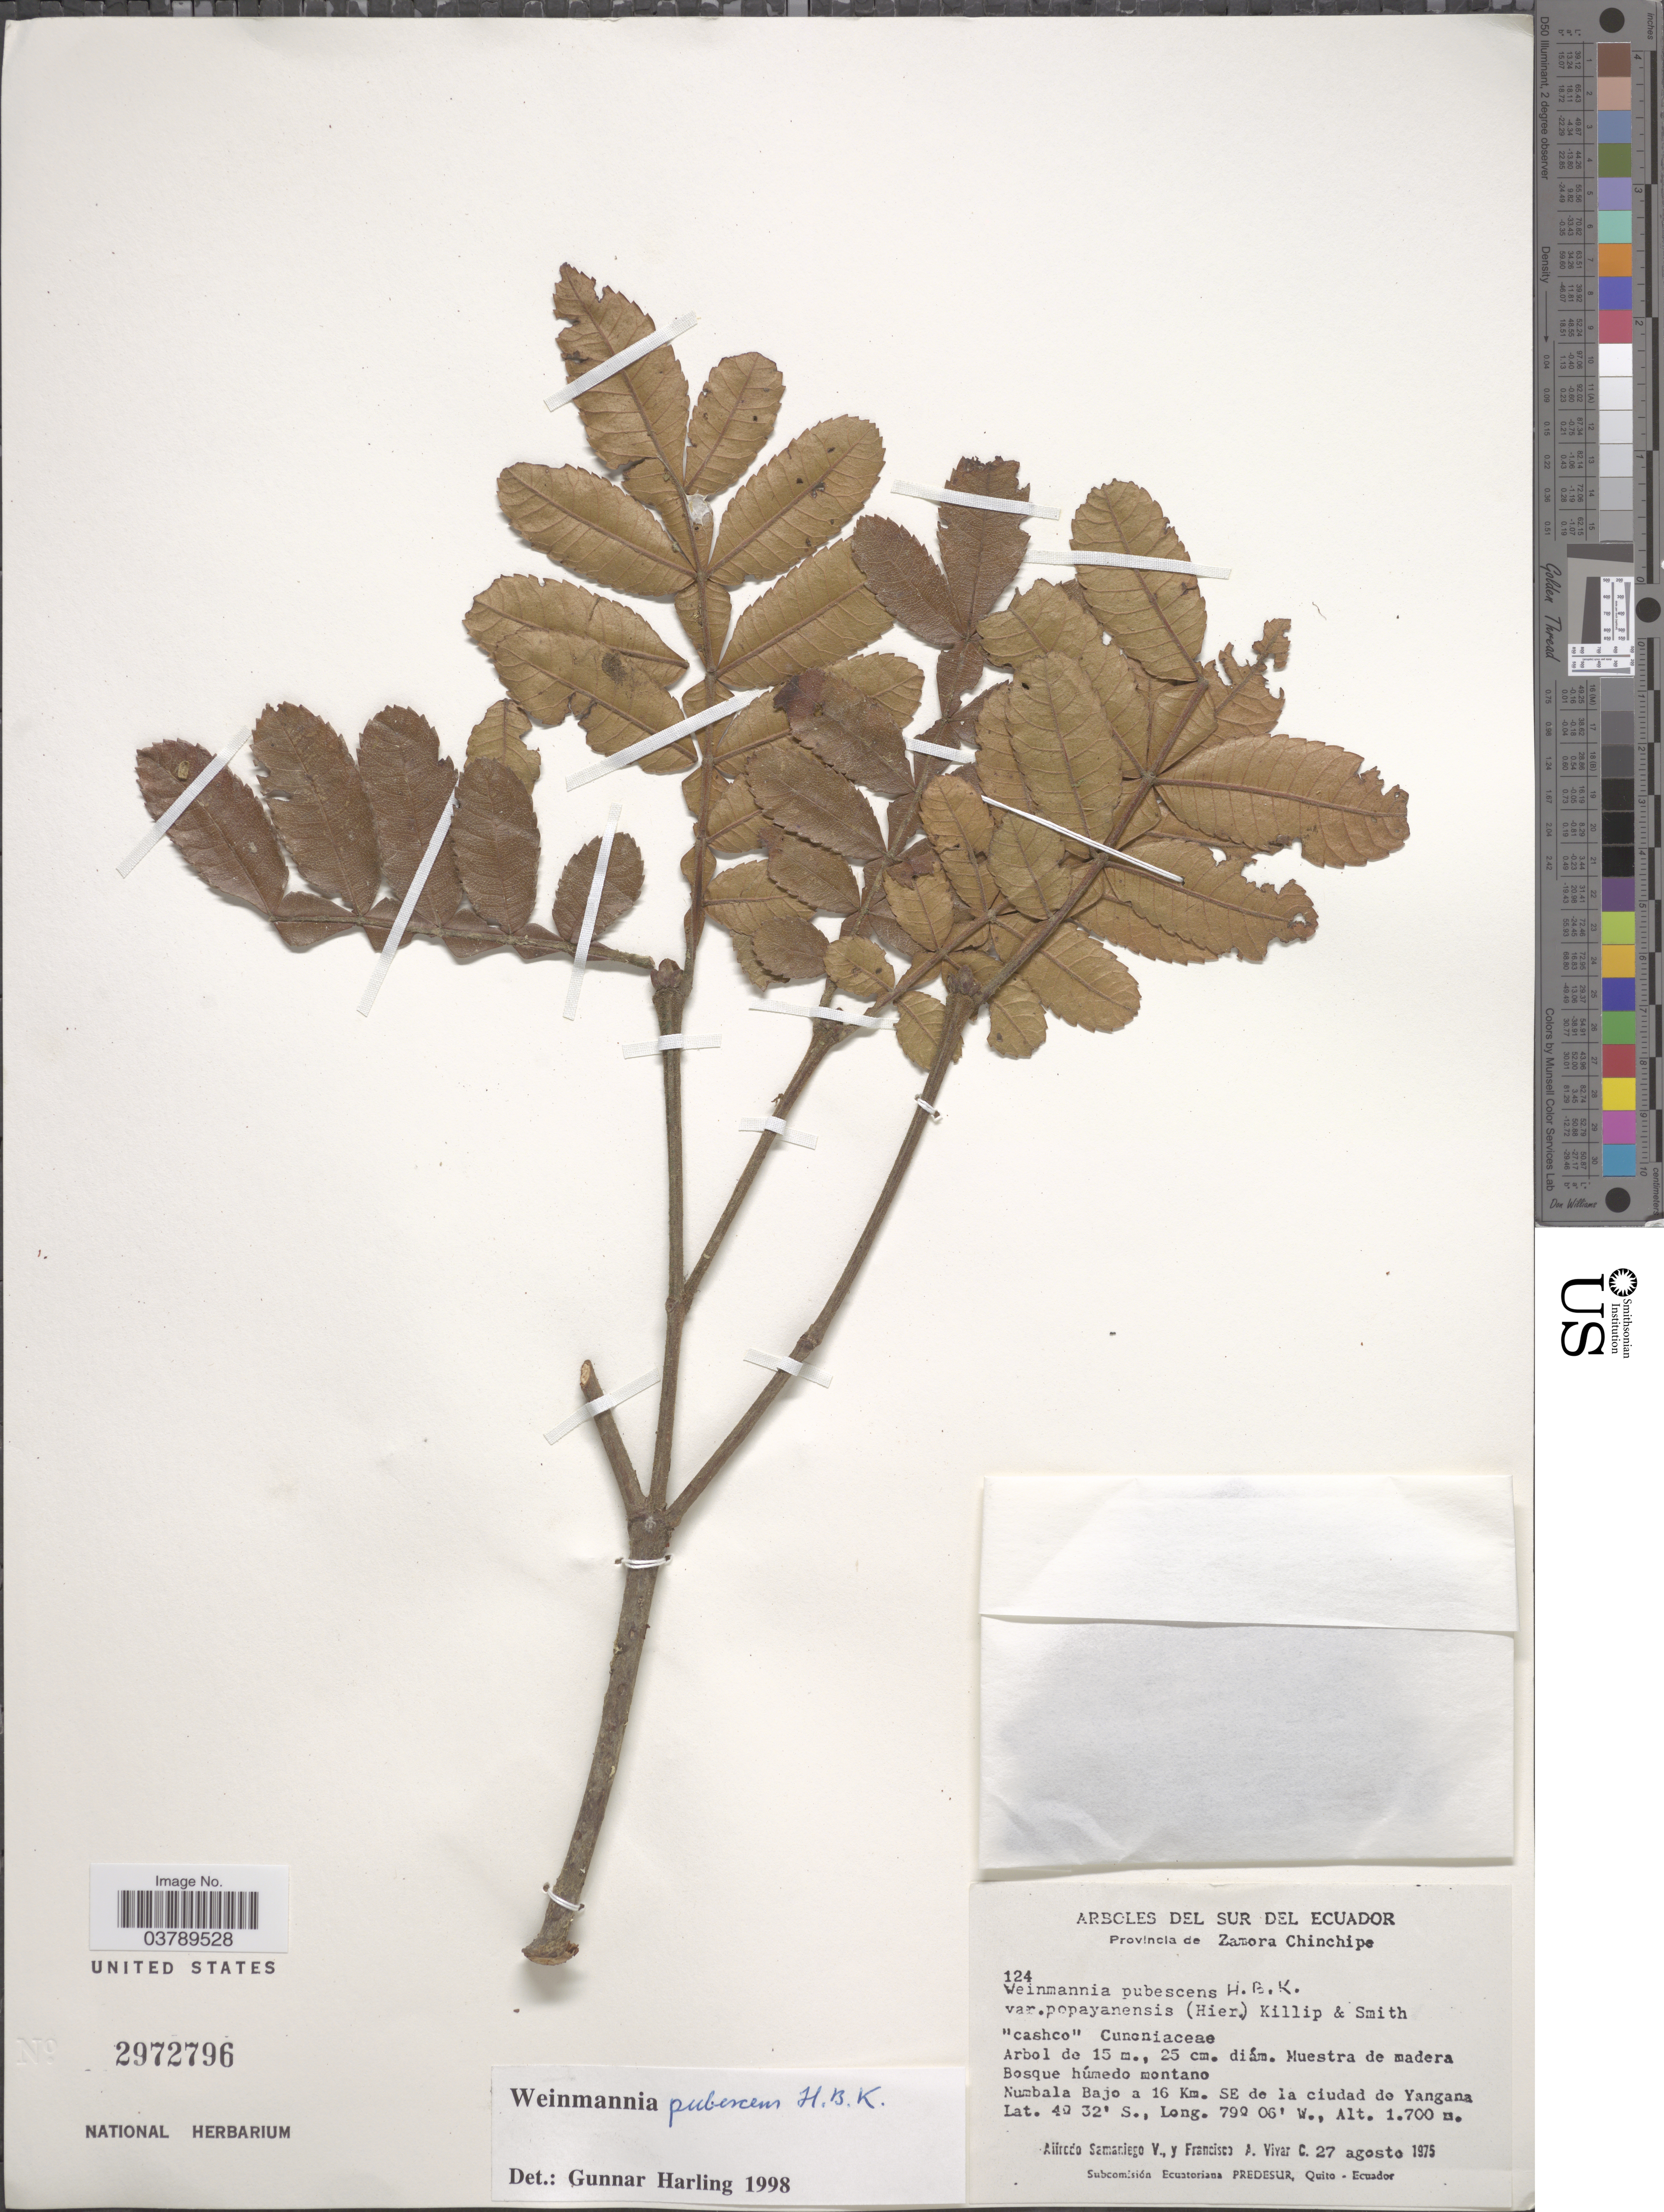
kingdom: Plantae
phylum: Tracheophyta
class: Magnoliopsida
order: Oxalidales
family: Cunoniaceae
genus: Weinmannia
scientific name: Weinmannia pubescens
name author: Kunth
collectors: A. V. Samaniego & F. A. Vivar C.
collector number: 124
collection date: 1975-08-27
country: Ecuador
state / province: Zamora-Chinchipe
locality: Numbala Bajo a 16 Km. SE de la ciudad de Yangana.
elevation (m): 1700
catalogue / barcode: US 2972796